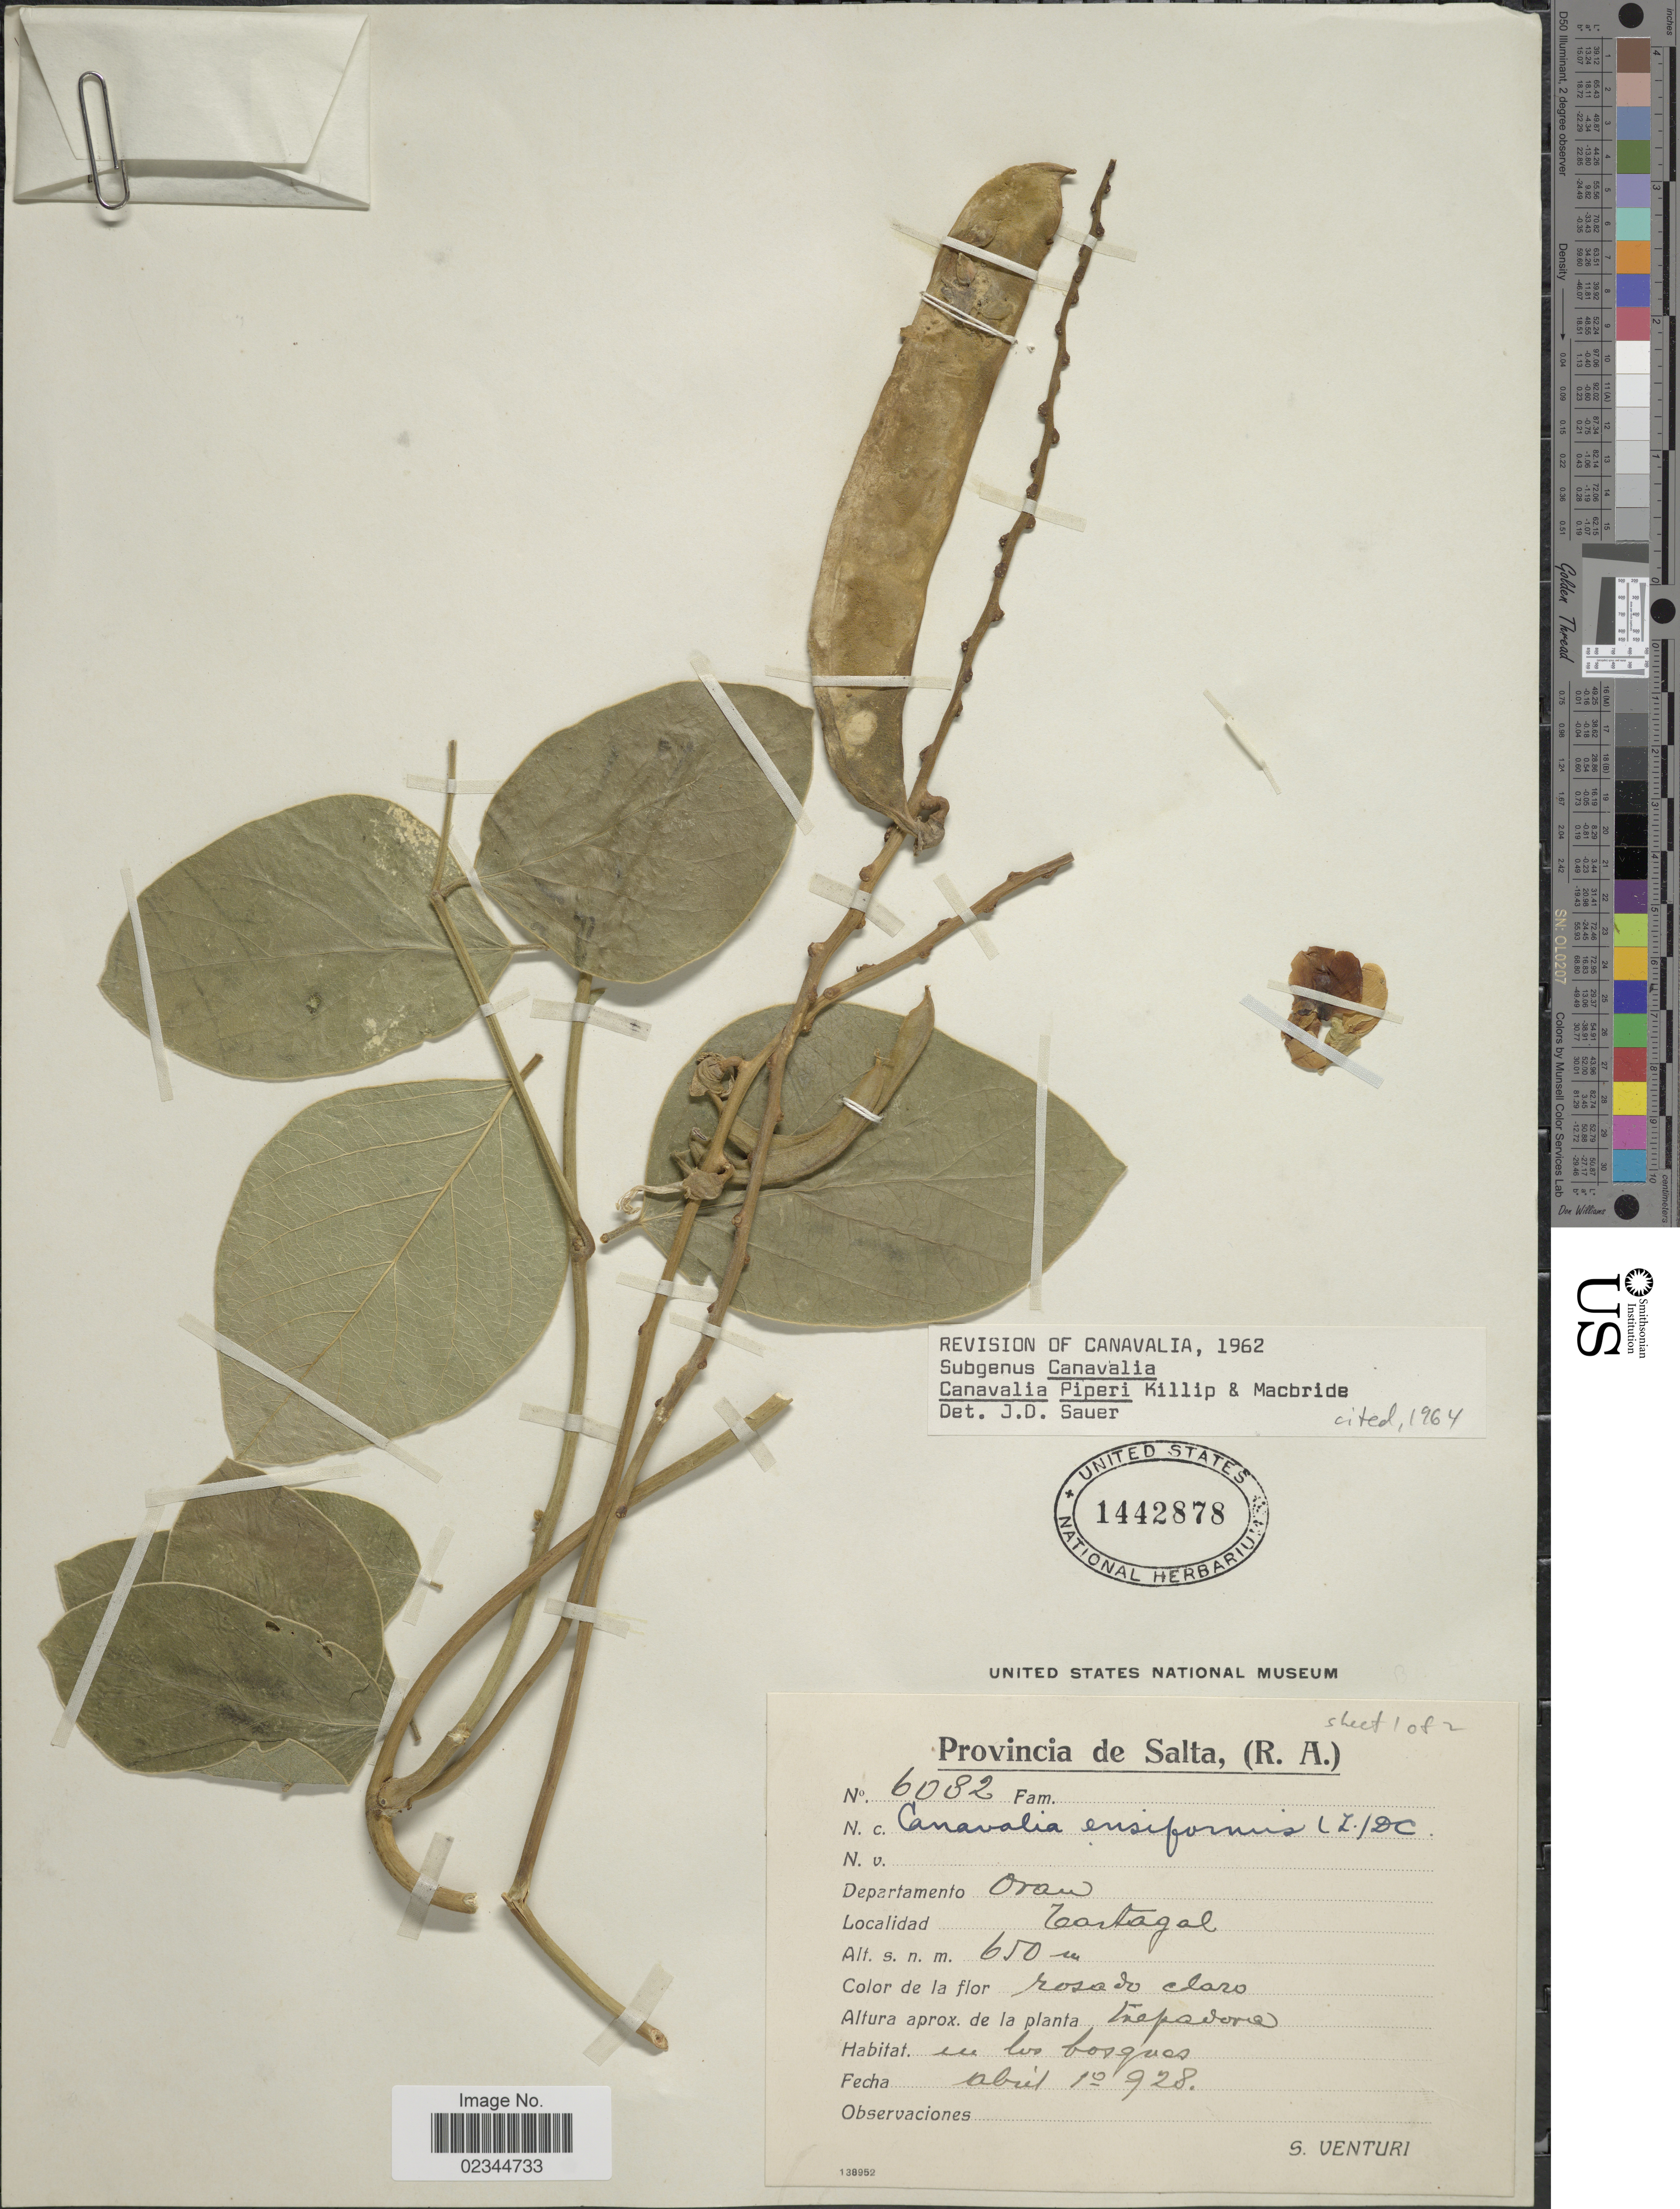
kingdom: Plantae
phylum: Tracheophyta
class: Magnoliopsida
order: Fabales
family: Fabaceae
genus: Canavalia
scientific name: Canavalia piperi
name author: Killip & J.F. Macbr.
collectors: S. Venturi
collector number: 6082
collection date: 1928-04-10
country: Argentina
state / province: Salta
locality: Departamento Oran, Tartagal.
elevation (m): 650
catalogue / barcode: US 1442878